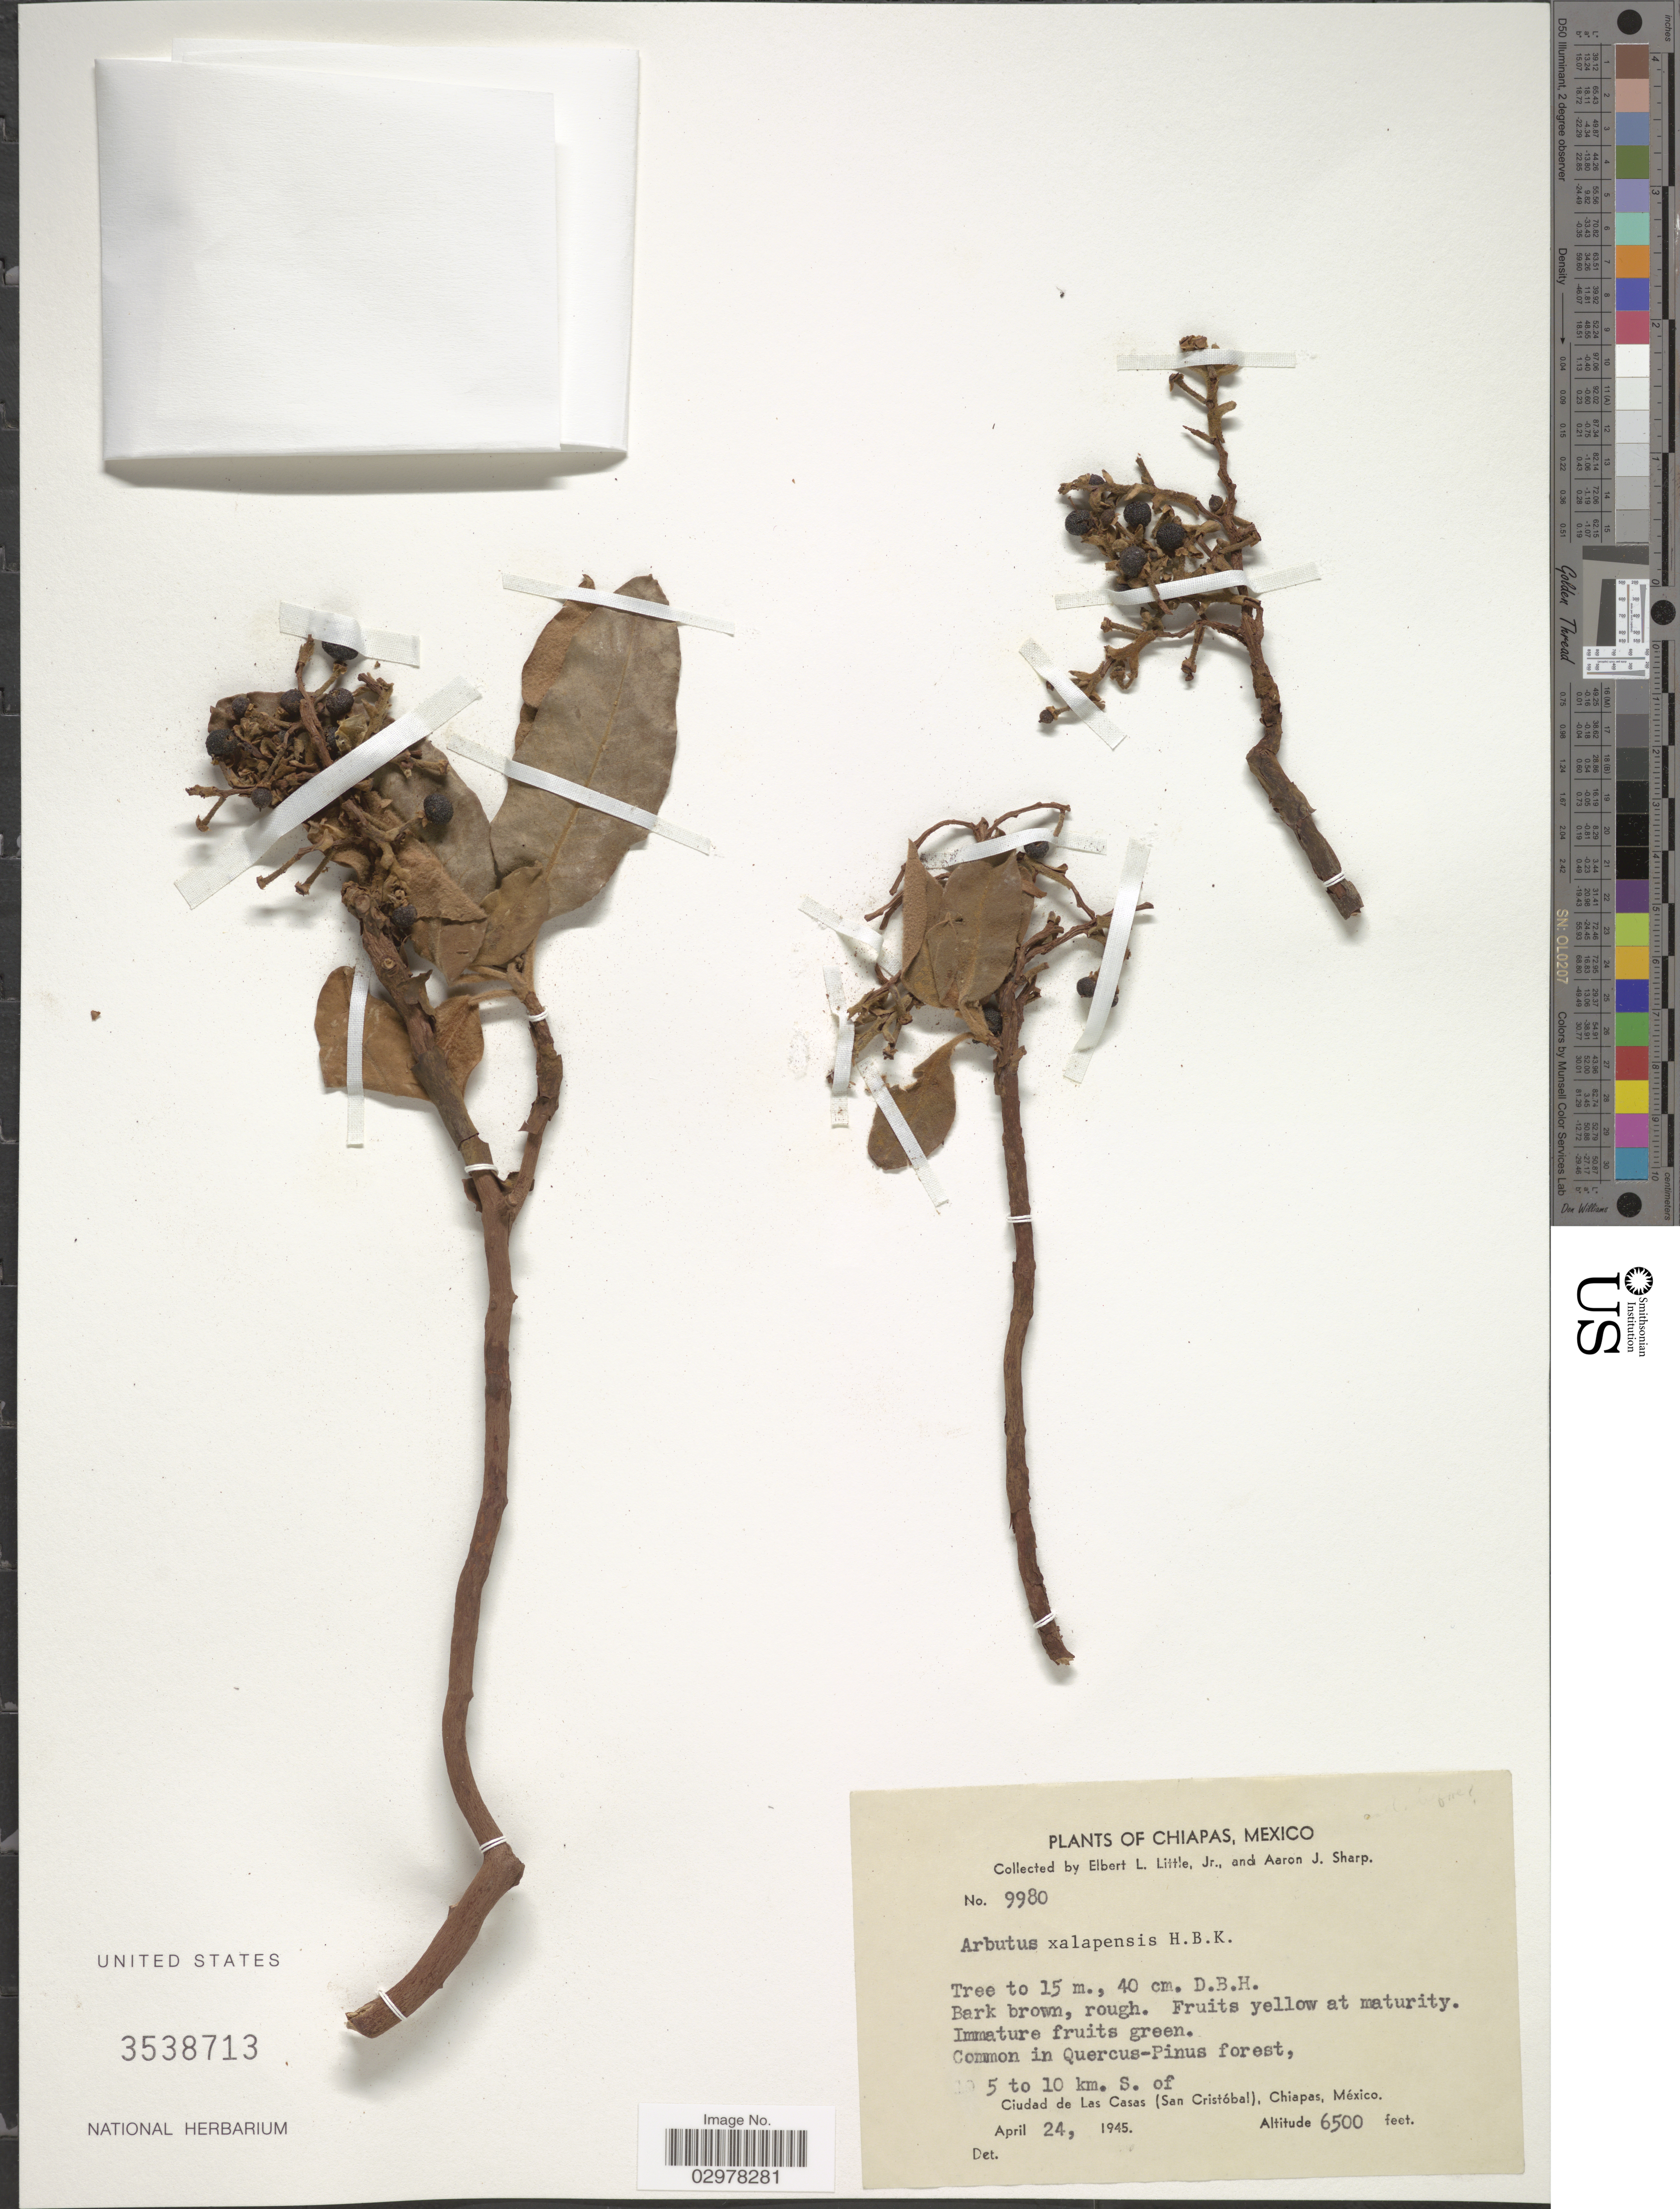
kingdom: Plantae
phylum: Tracheophyta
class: Magnoliopsida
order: Ericales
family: Ericaceae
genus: Arbutus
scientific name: Arbutus xalapensis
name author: Kunth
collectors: E. L. Little & A. J. Sharp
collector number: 9980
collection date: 1945-04-24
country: Mexico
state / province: Chiapas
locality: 5 to 10 km. S. of Ciudad de Las Casas (San Cristóbal).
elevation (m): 1981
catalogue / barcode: US 3538713